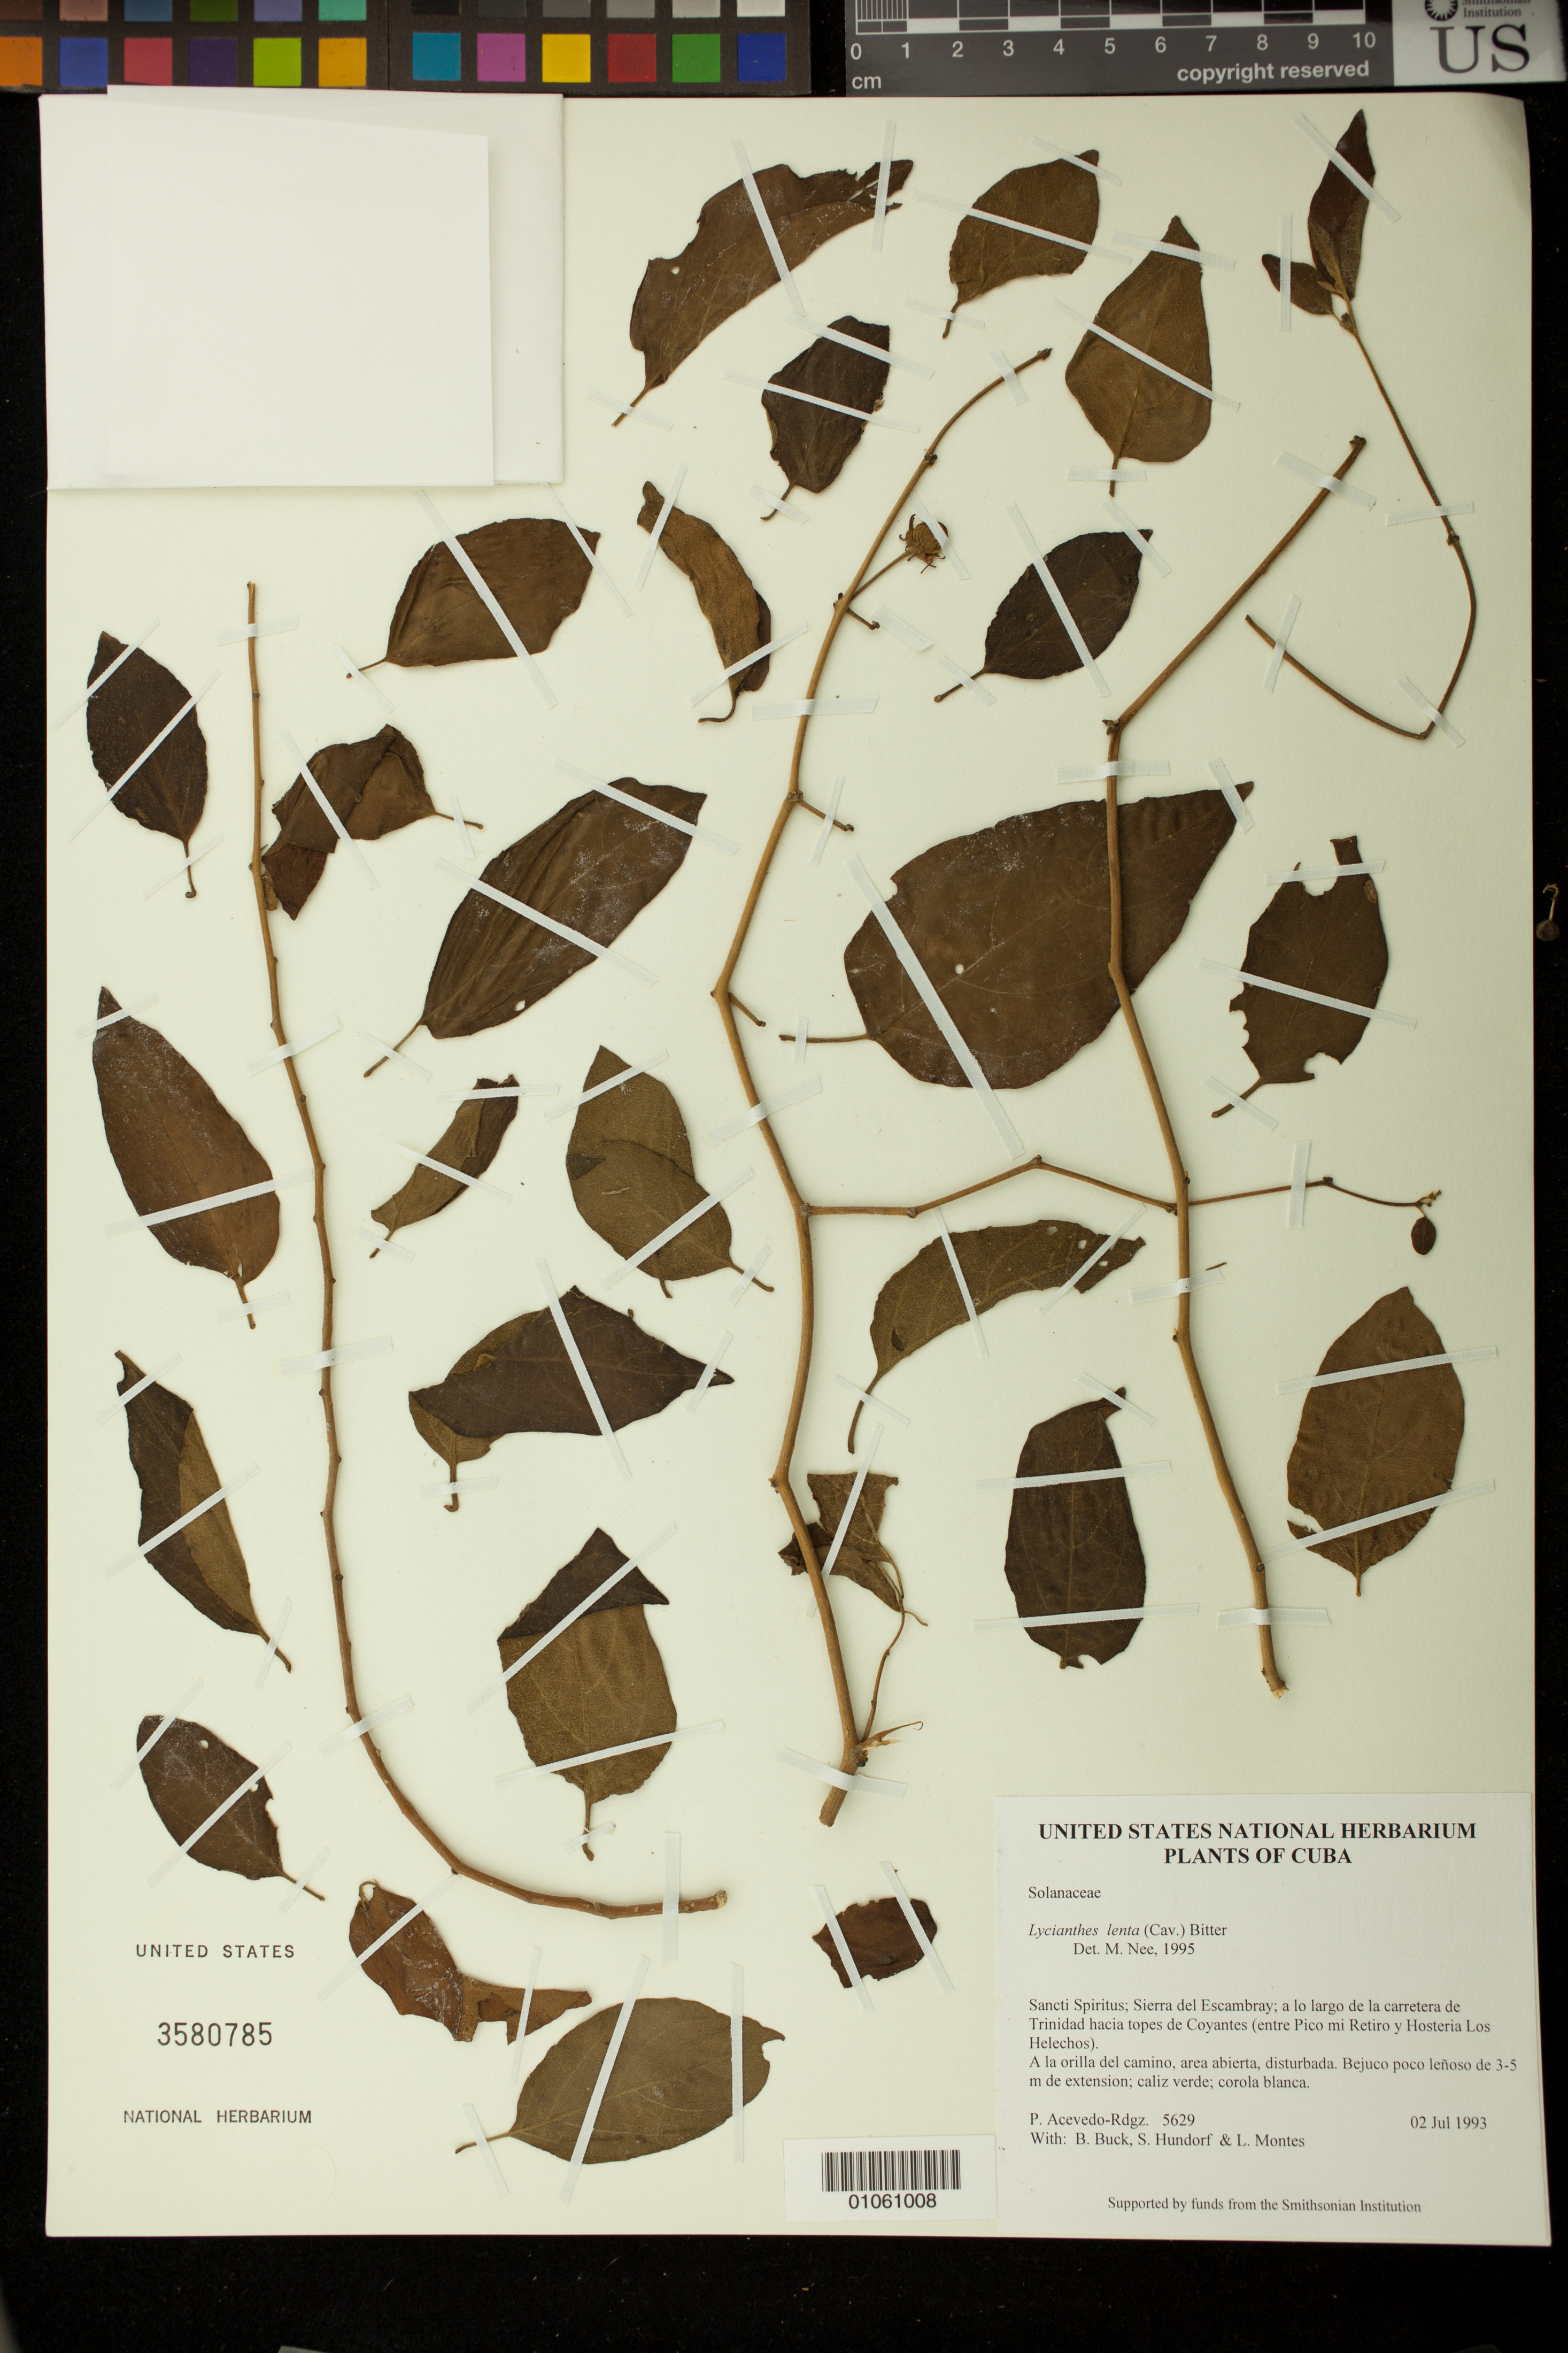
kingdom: Plantae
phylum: Tracheophyta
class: Magnoliopsida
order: Solanales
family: Solanaceae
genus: Lycianthes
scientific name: Lycianthes lenta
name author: (Cav.) Bitter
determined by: Nee, Michael H.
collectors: P. Acevedo-Rodr., B. Buck, S. Hundorf & L. Montes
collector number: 5629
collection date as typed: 02 Jul 1993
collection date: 1993-07-02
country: Cuba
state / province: Sancti Spiritus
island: Cuba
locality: Sierra del Escambray; a lo largo de la carretera de Trinidad hacia topes de Coyantes (entre Pico mi Retiro y Hosteria Los Helechos)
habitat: A la orilla del camino, area abierta, disturbada.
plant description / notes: US, K, MO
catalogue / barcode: US 3580785